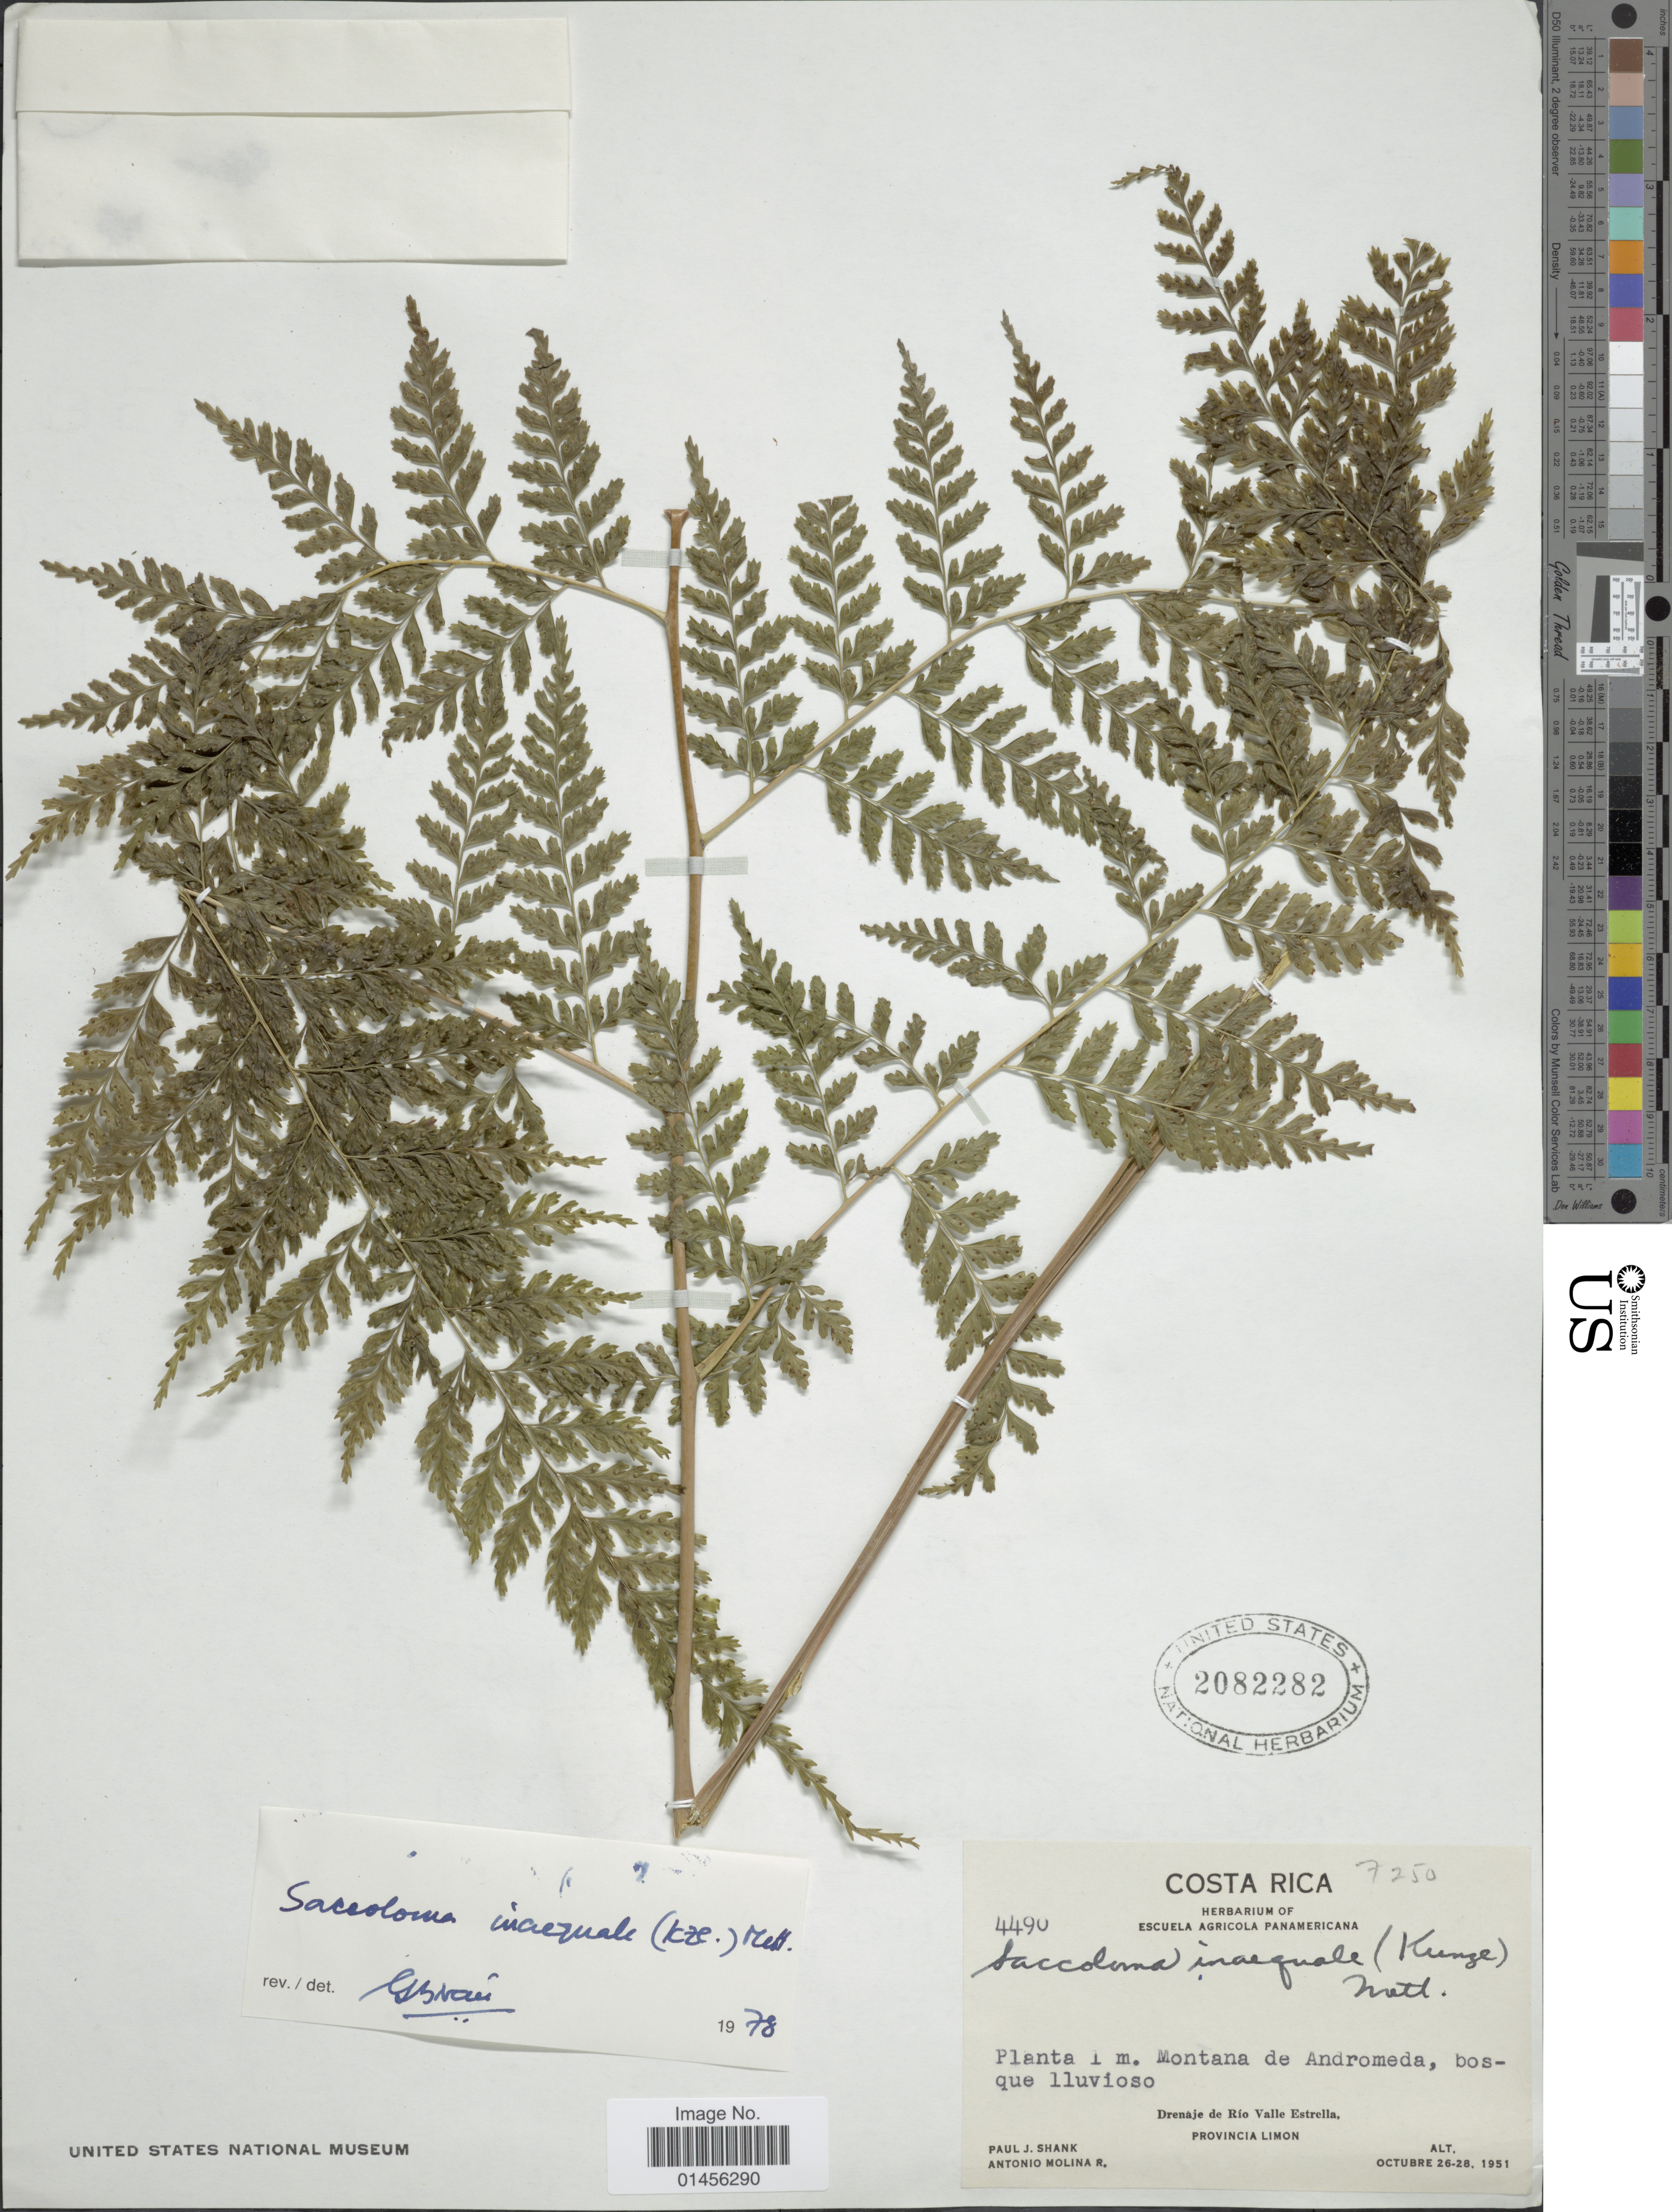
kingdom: Plantae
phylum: Tracheophyta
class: Polypodiopsida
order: Polypodiales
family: Saccolomataceae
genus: Saccoloma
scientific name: Saccoloma inaequale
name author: (Kunze) Mett.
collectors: P. J. Shank & A. Molina R.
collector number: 4490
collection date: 1951-10-26/1951-10-28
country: Costa Rica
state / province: Limón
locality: Montana de Andromeda, bosque lluviosa Drenaje de Rio Valle Estrekka,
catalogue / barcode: US 2082282